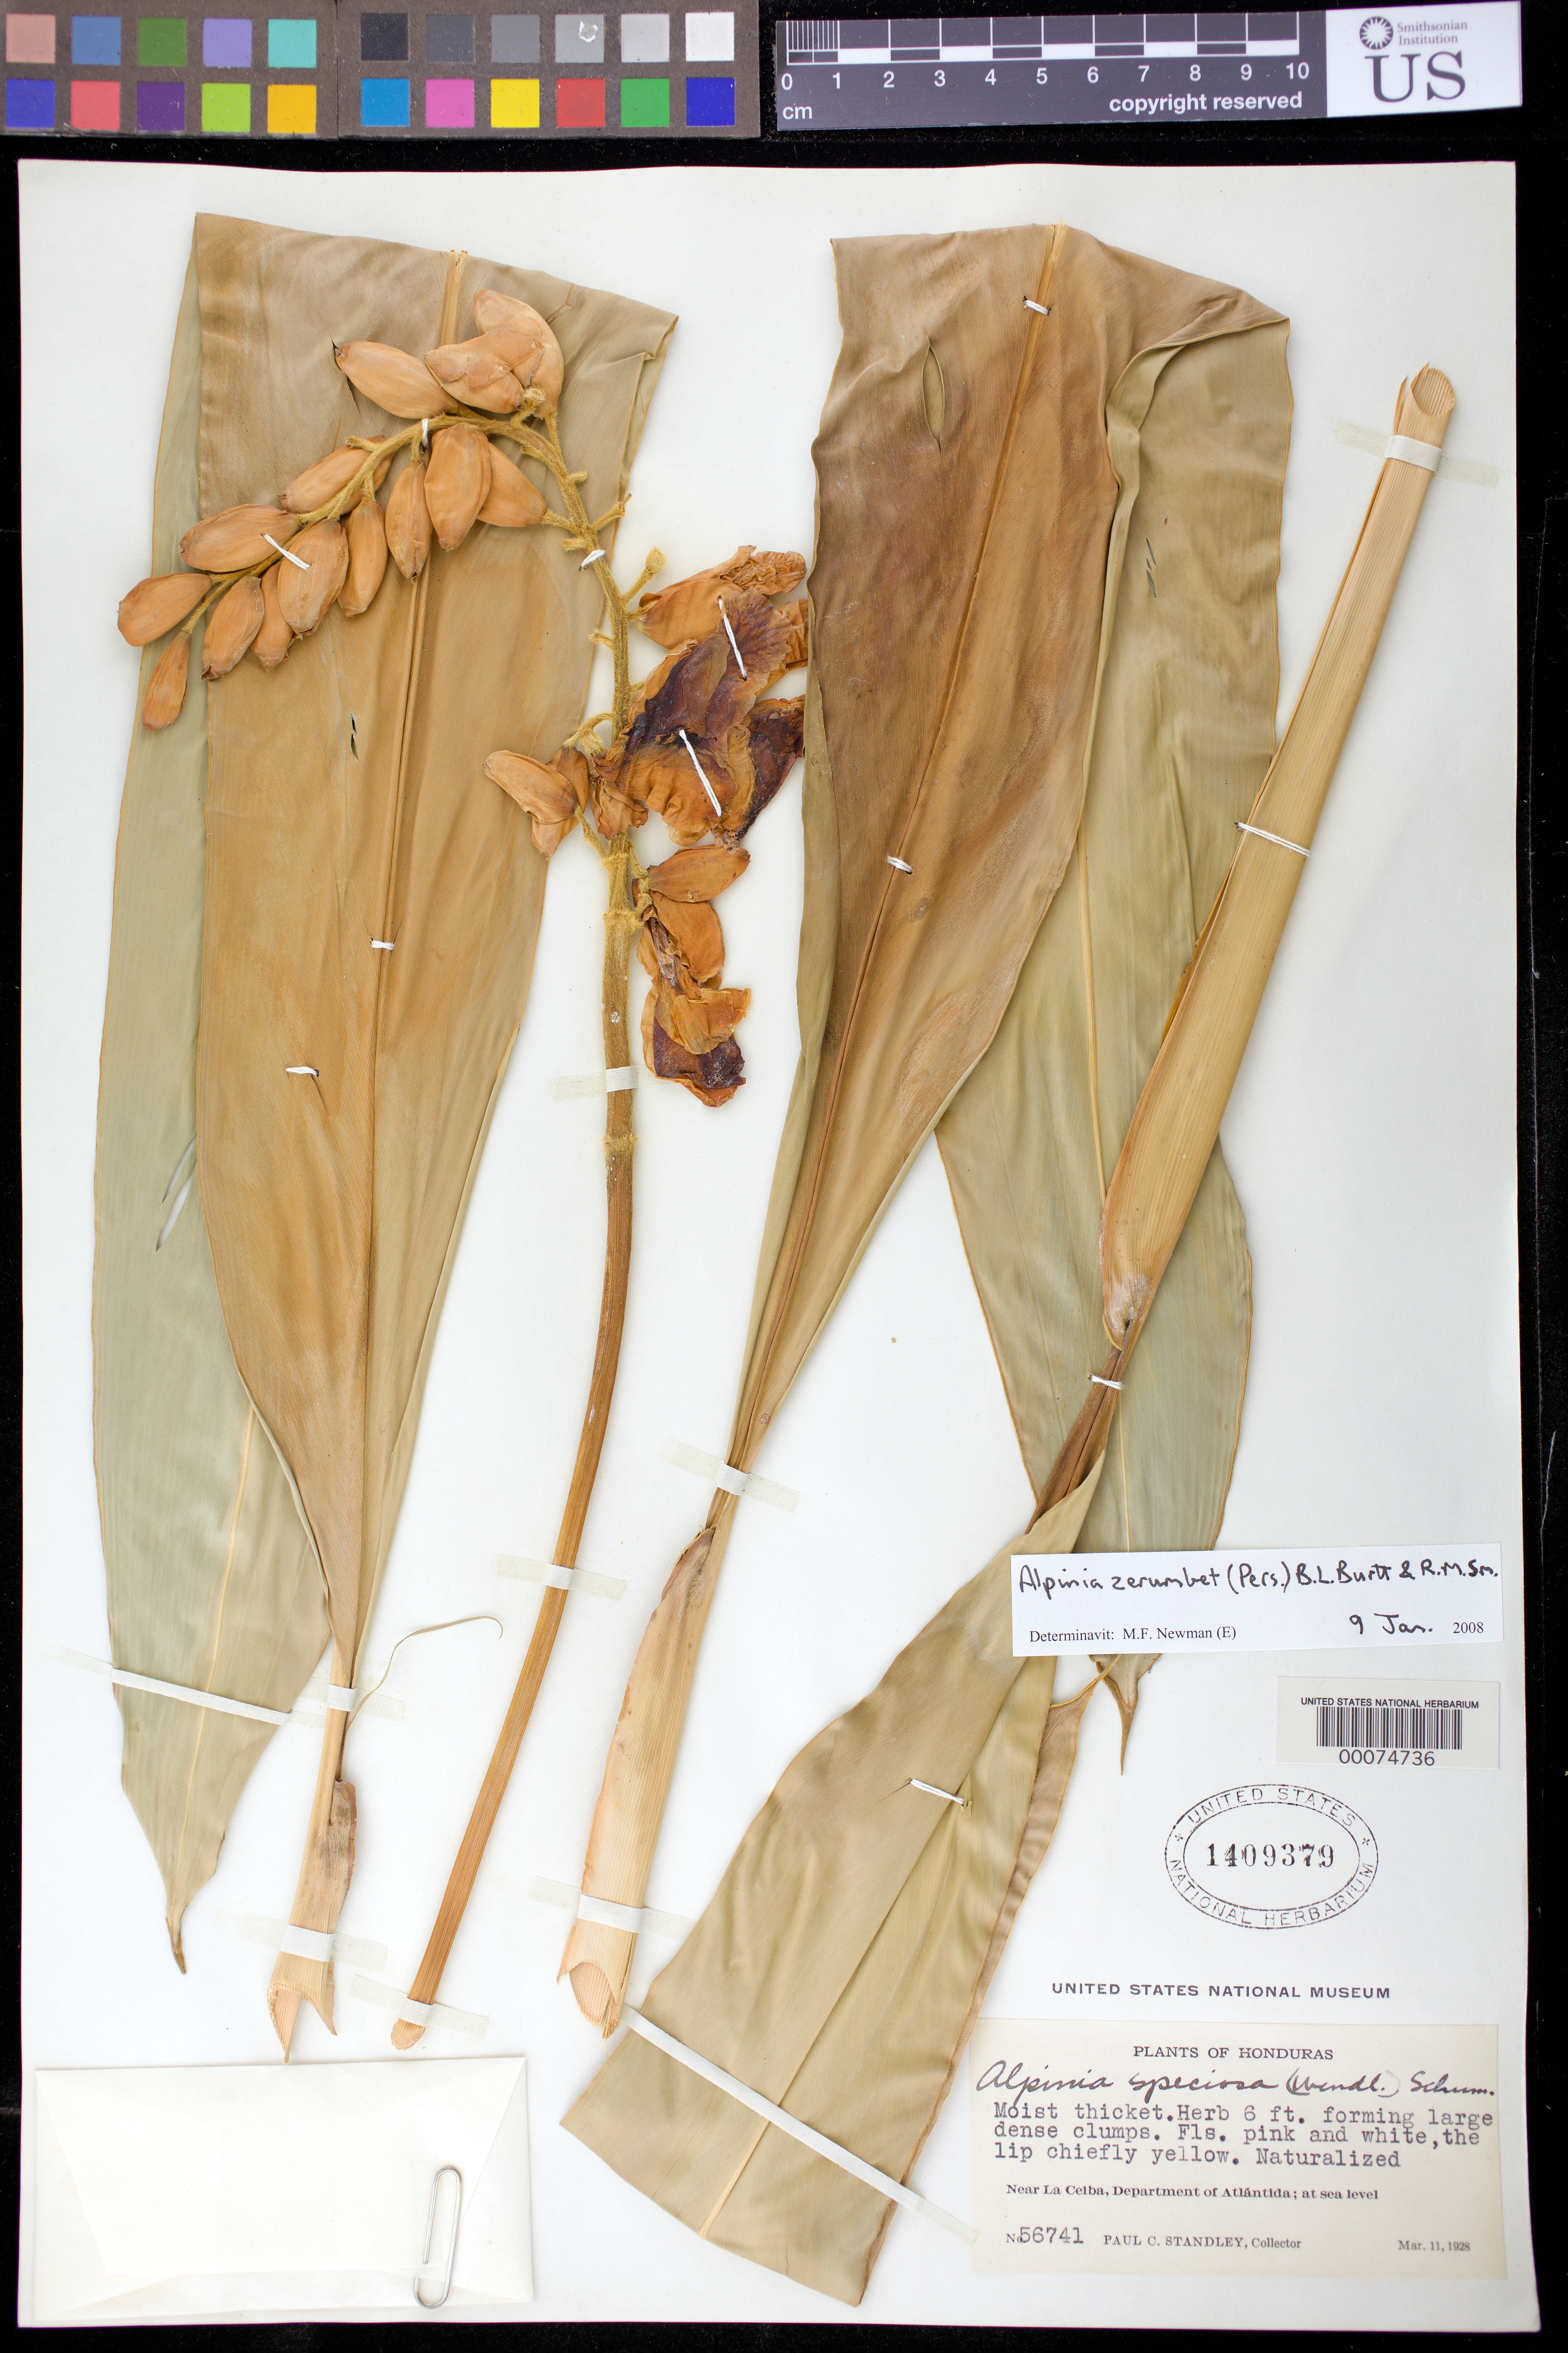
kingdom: Plantae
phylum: Tracheophyta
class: Liliopsida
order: Zingiberales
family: Zingiberaceae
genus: Alpinia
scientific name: Alpinia zerumbet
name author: (Pers.) B.L. Burtt & R.M. Sm.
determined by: Newman, M. F.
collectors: P. C. Standley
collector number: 56741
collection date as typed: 11 Mar 1928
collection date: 1928-03-11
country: Honduras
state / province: Atlántida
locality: Near La Ceiba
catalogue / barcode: US 1409379